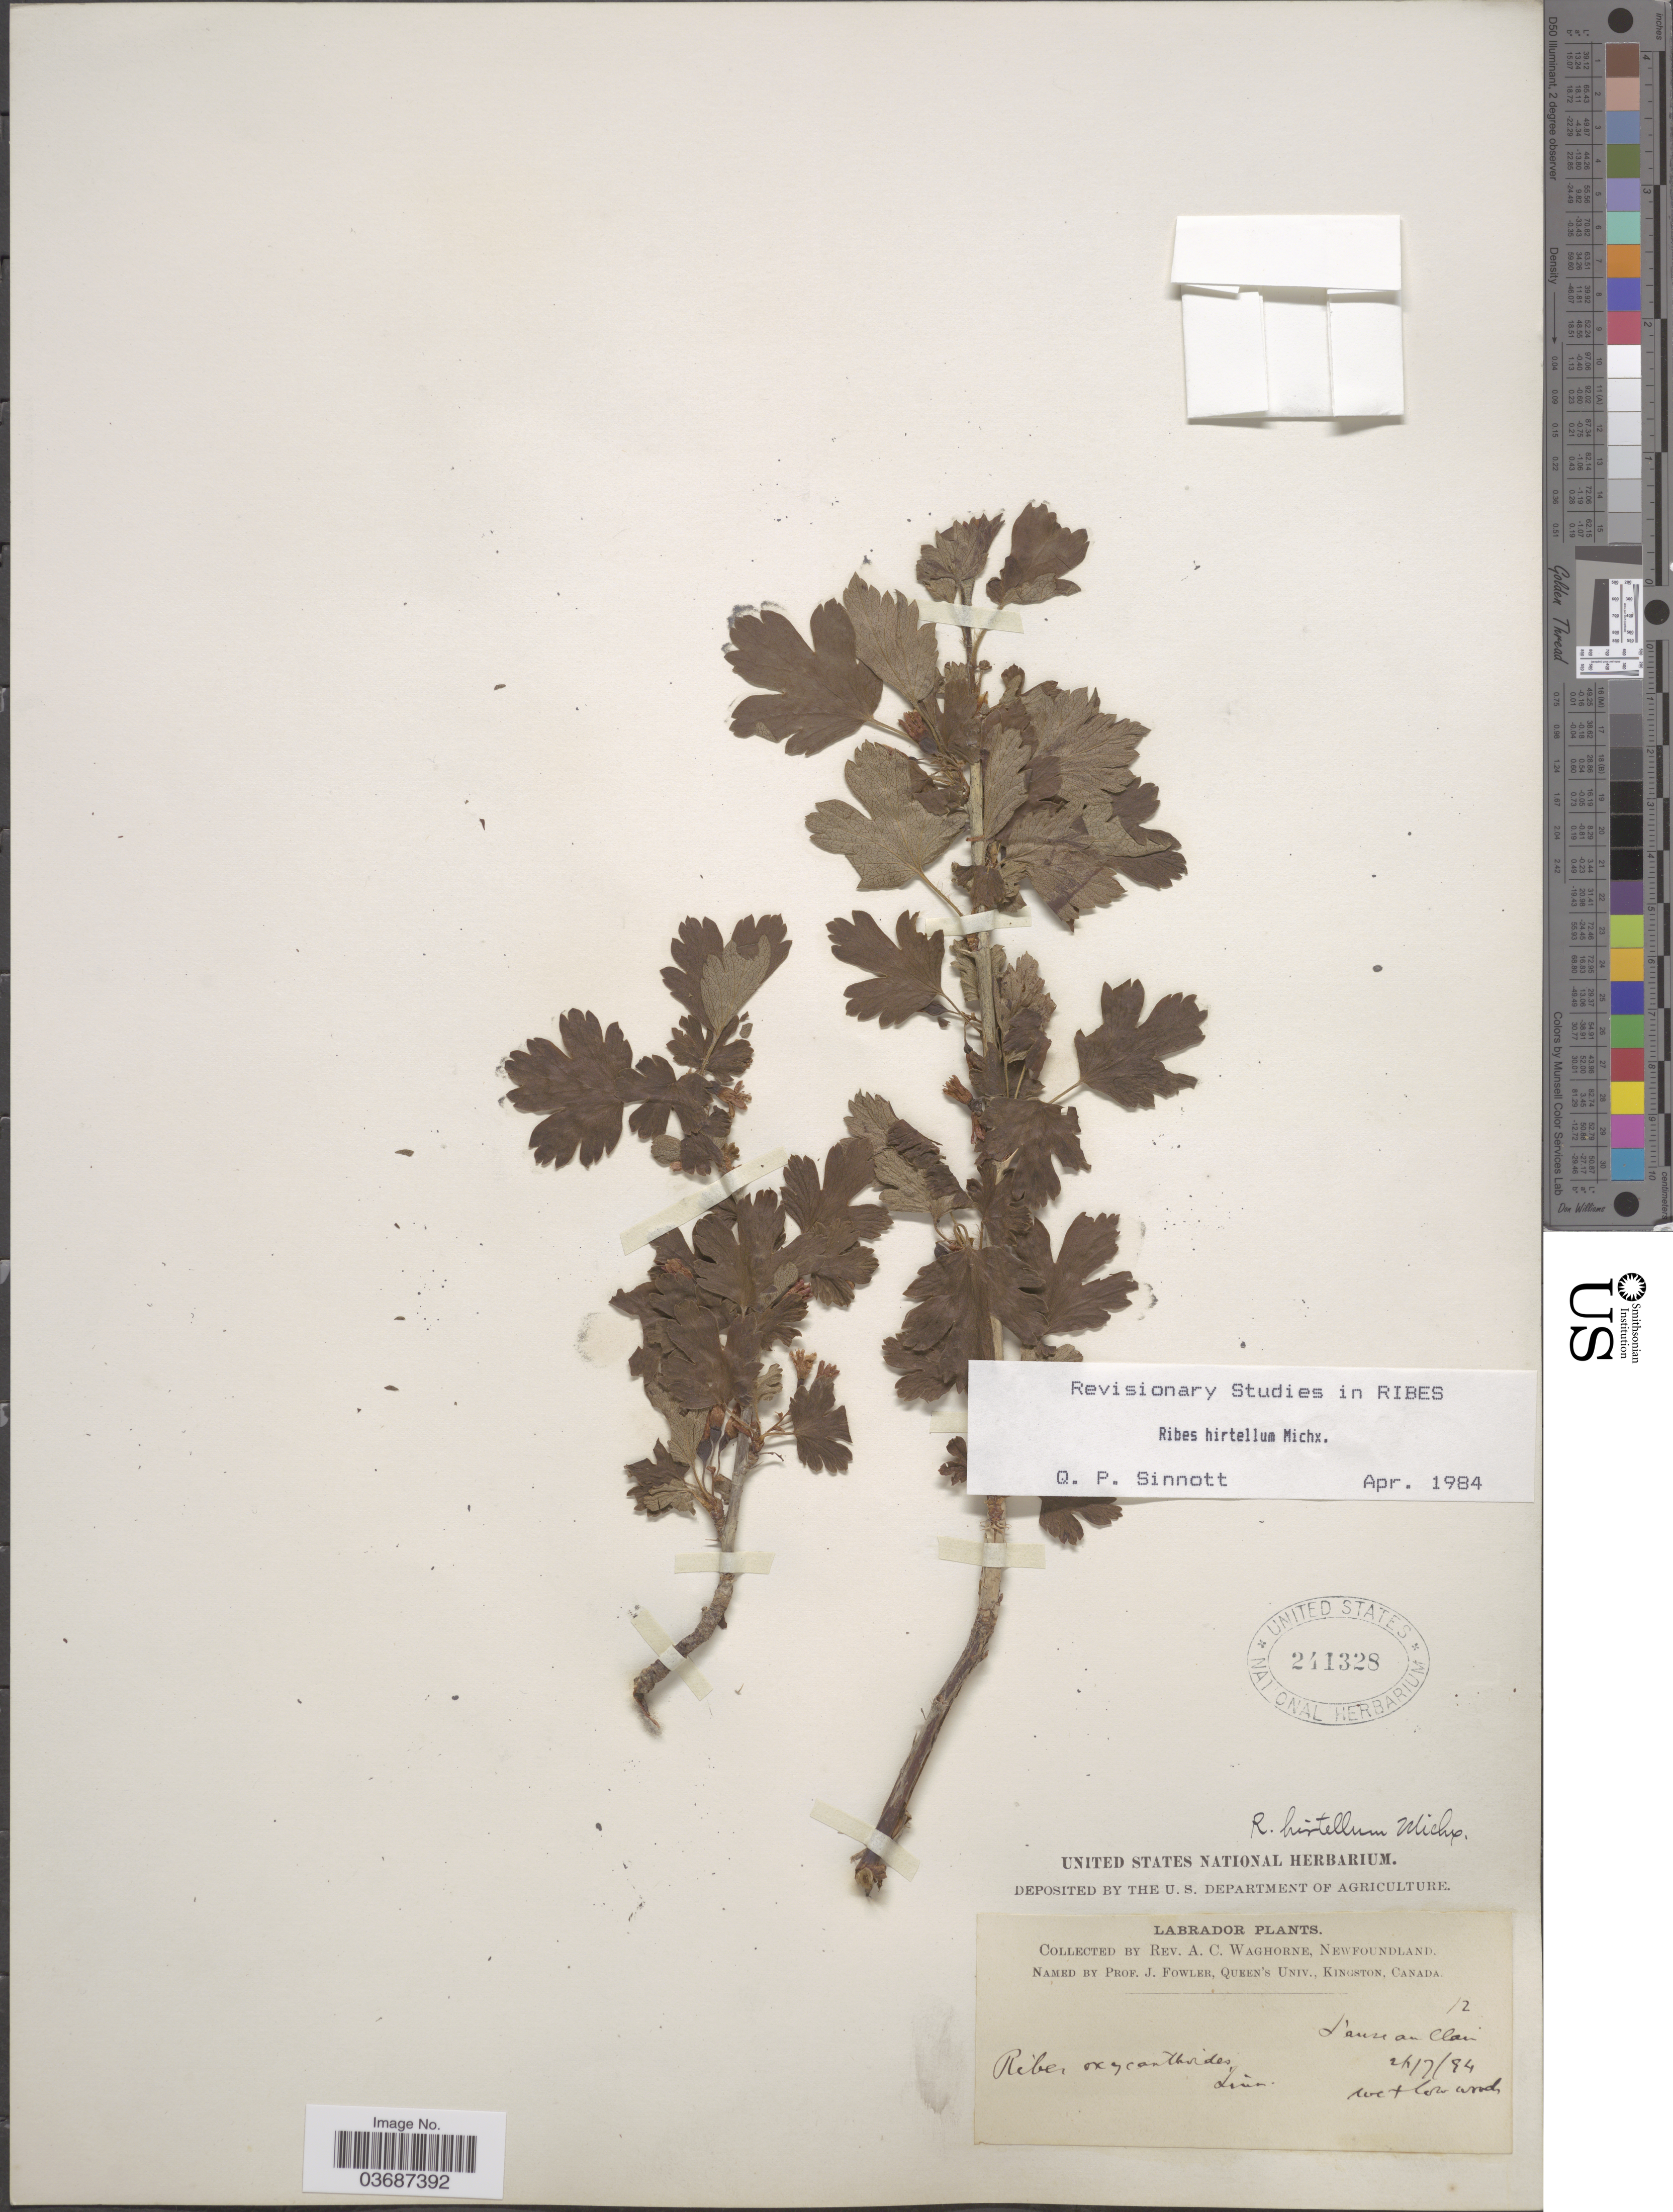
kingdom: Plantae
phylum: Tracheophyta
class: Magnoliopsida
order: Saxifragales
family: Grossulariaceae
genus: Ribes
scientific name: Ribes hirtellum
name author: Michx.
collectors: A. Waghorne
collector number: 12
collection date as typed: Transcribed d/m/y: 21/7/94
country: Canada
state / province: Newfoundland and Labrador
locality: Labrador. L'anse au Clair.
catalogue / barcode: US 241328